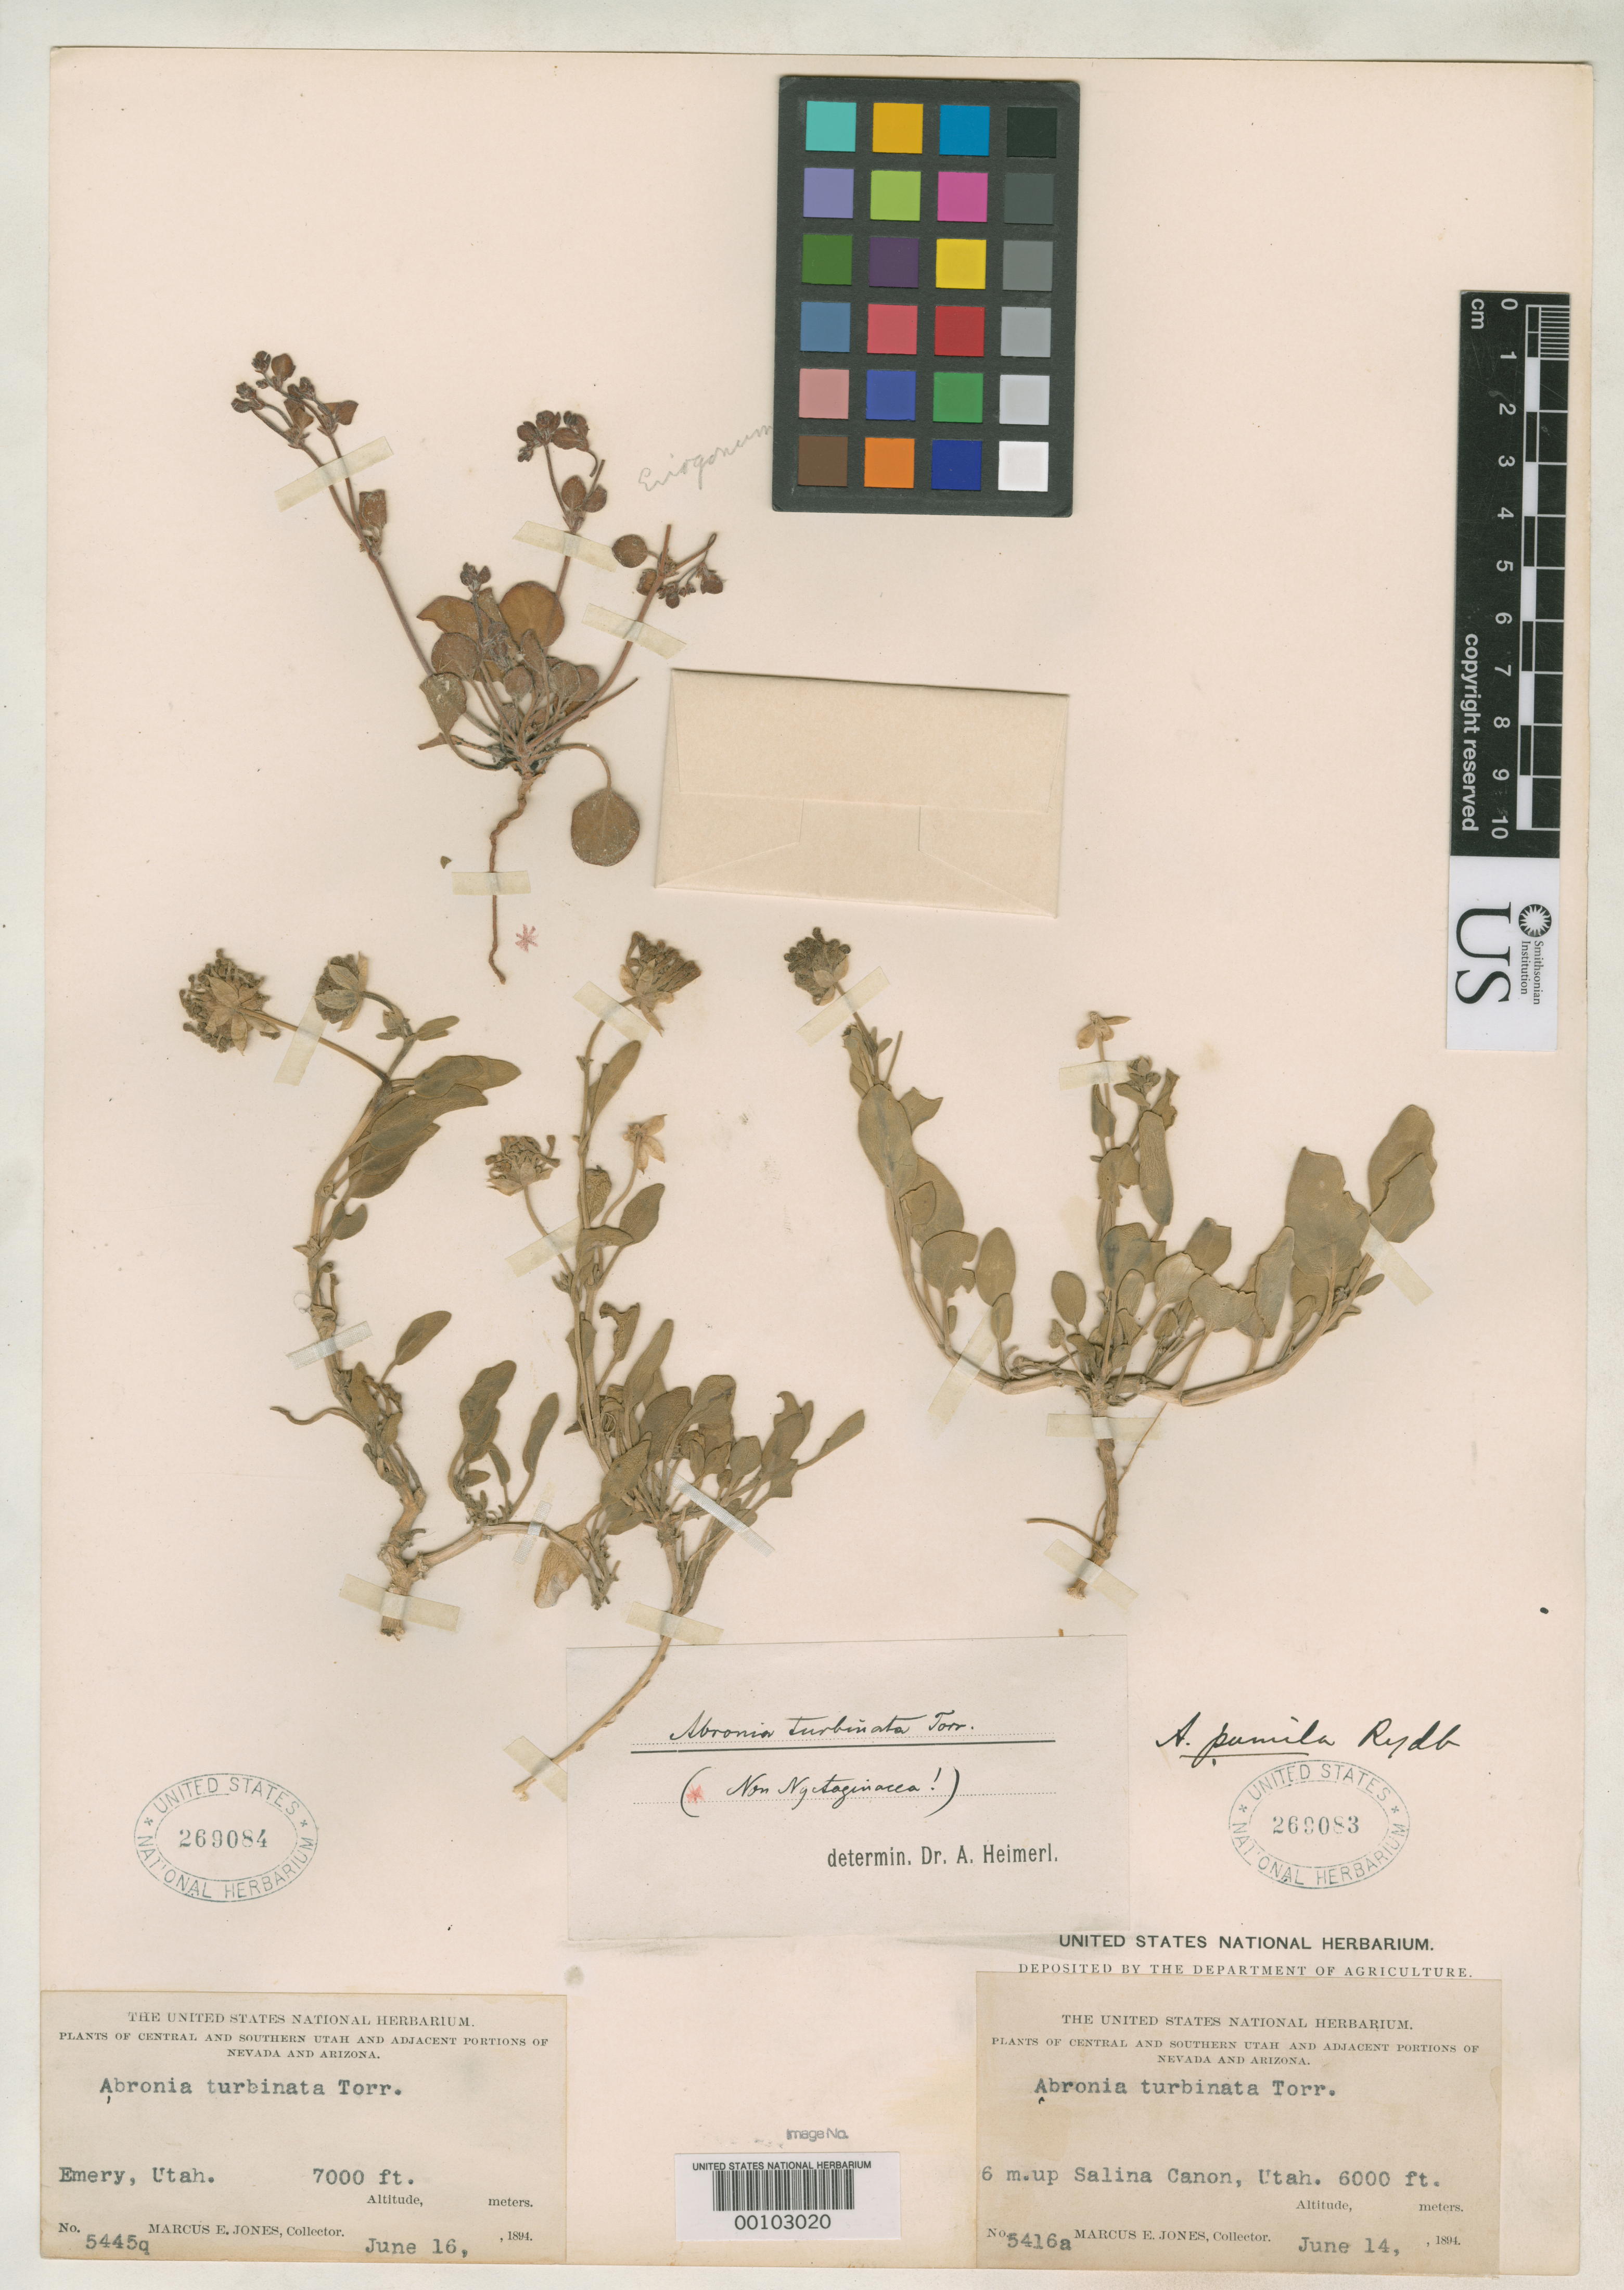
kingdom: Plantae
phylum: Tracheophyta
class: Magnoliopsida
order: Caryophyllales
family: Nyctaginaceae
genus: Abronia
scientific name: Abronia pumila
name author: Rydb.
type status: Holotype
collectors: M. E. Jones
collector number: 5445q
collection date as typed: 16 Jun 1894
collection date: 1894-06-16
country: United States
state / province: Utah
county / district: Emery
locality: Emery.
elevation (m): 2134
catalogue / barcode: US 269084